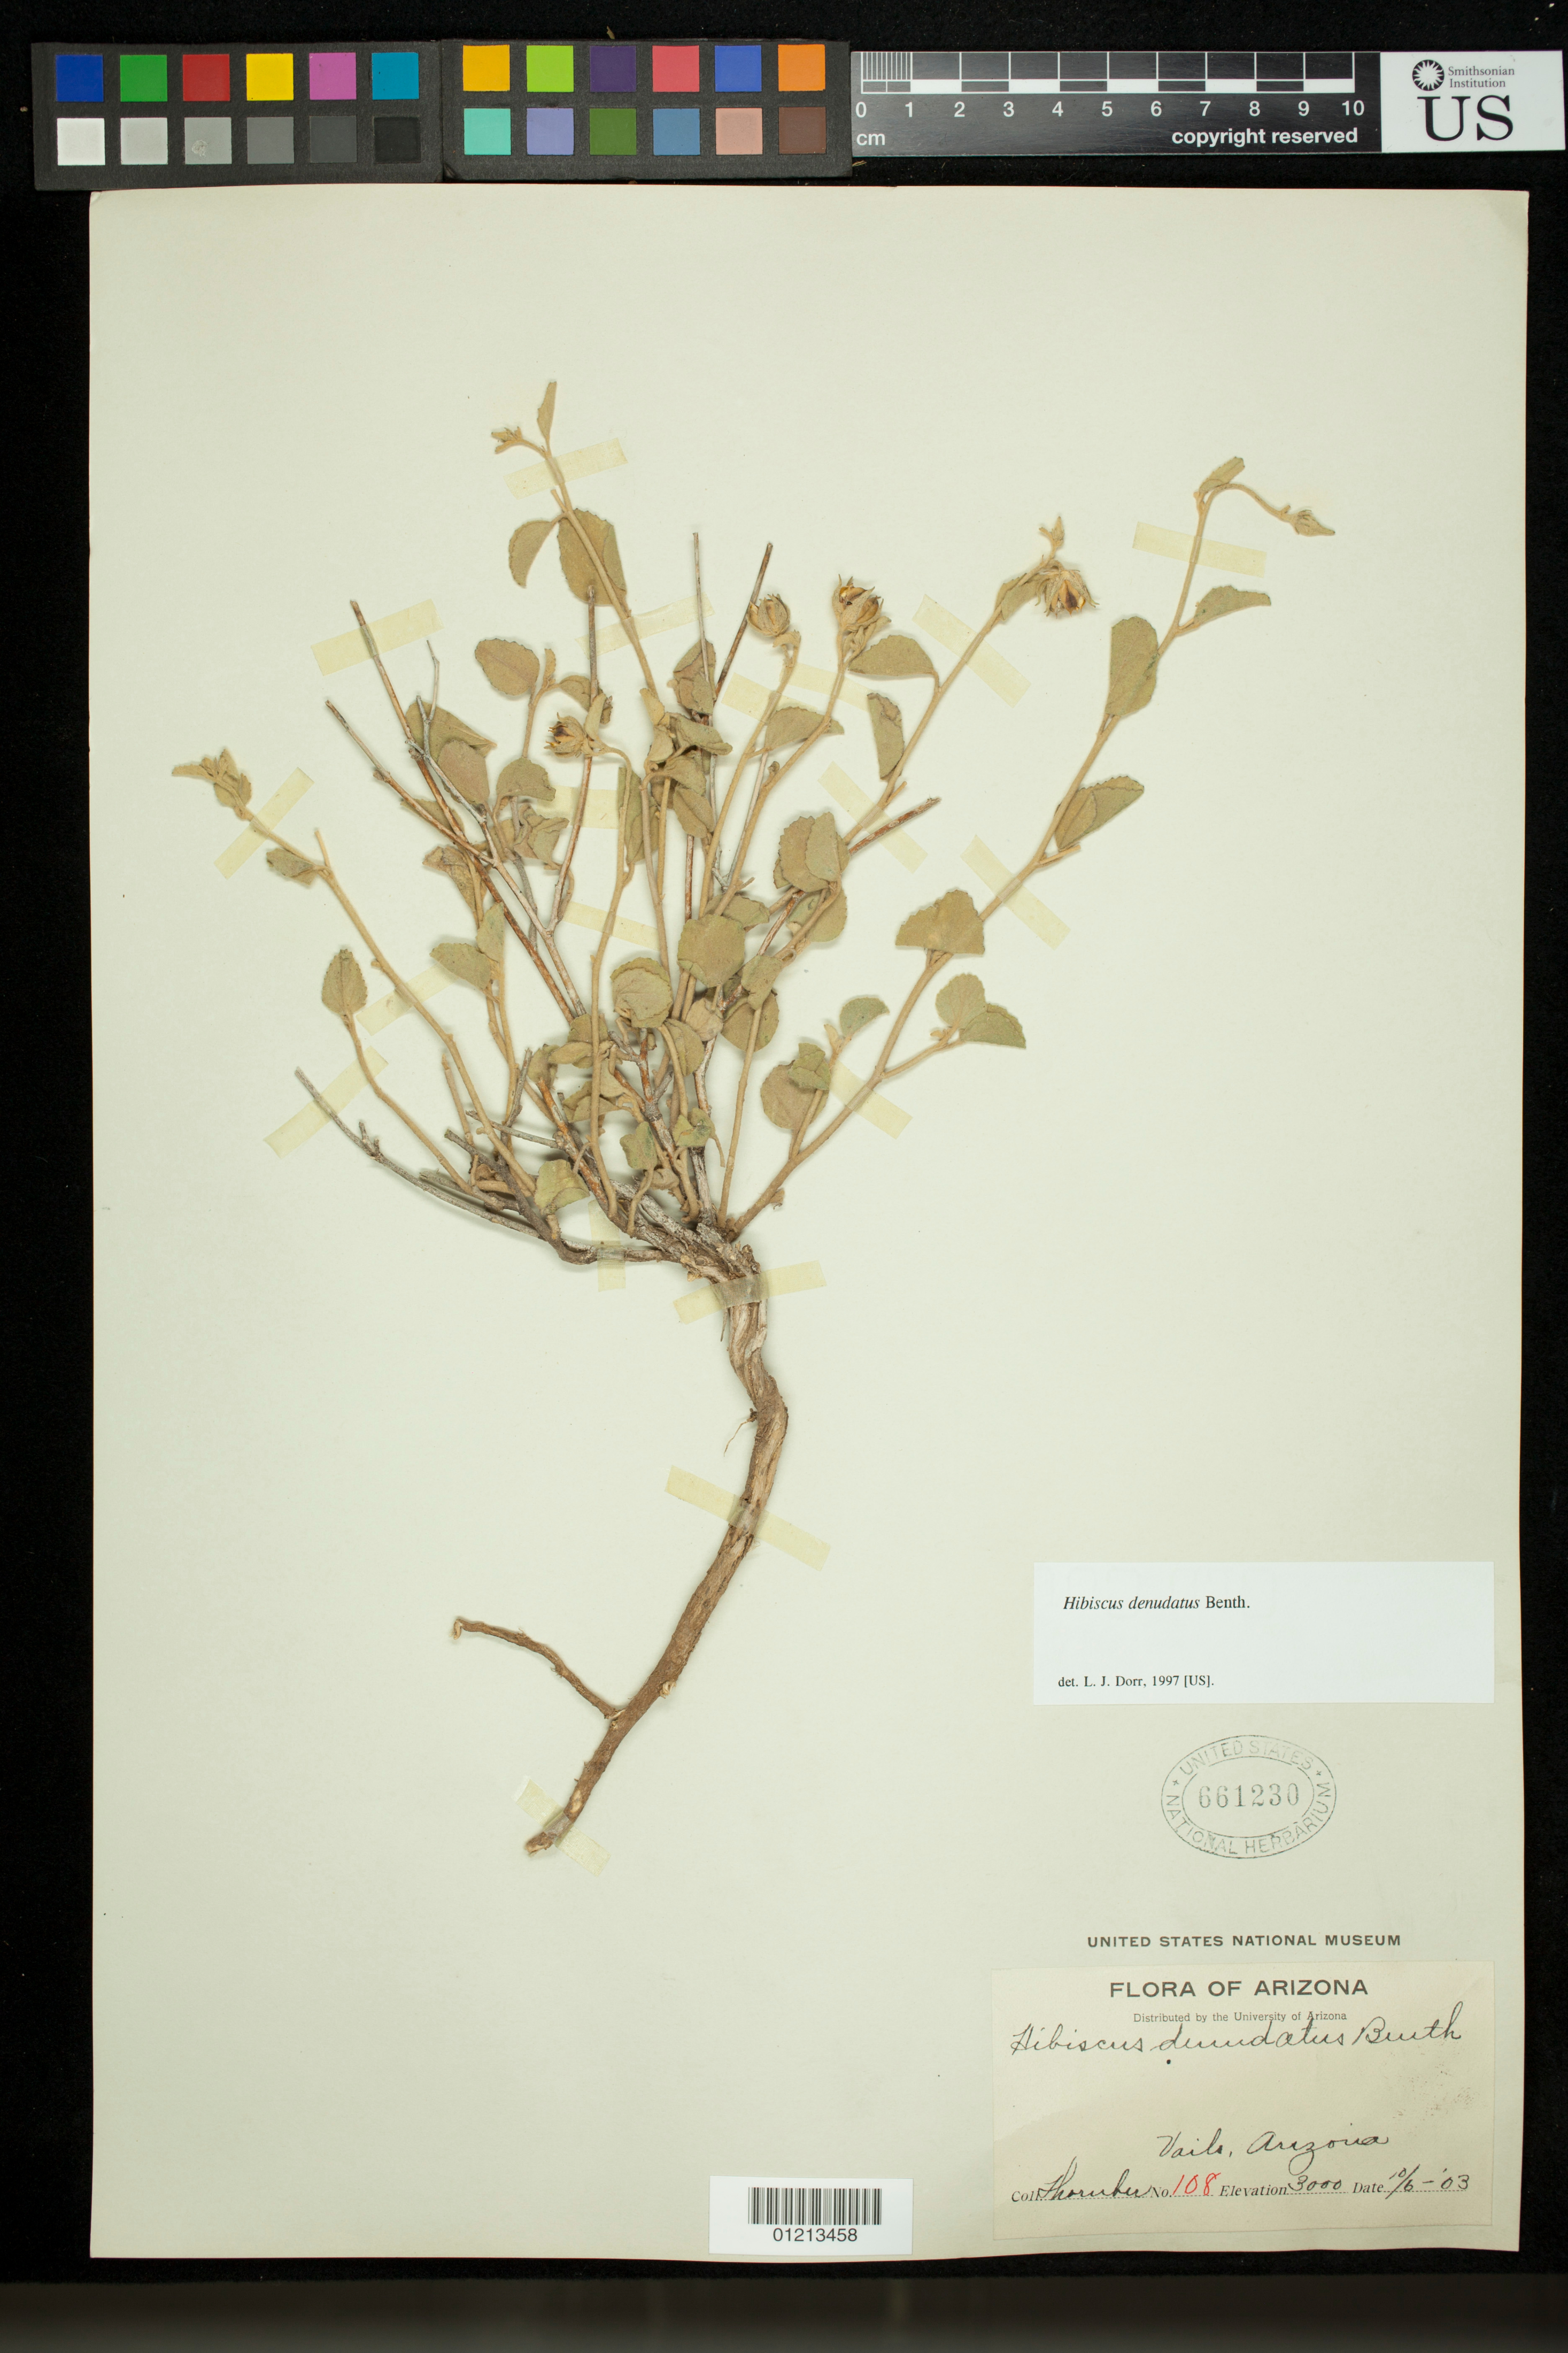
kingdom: Plantae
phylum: Tracheophyta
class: Magnoliopsida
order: Malvales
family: Malvaceae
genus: Hibiscus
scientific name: Hibiscus denudatus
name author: Benth.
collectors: J. Thornber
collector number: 108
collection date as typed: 10 Jun 1903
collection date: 1903-06-10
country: United States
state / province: Arizona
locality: Vail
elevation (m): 914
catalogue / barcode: US 661230